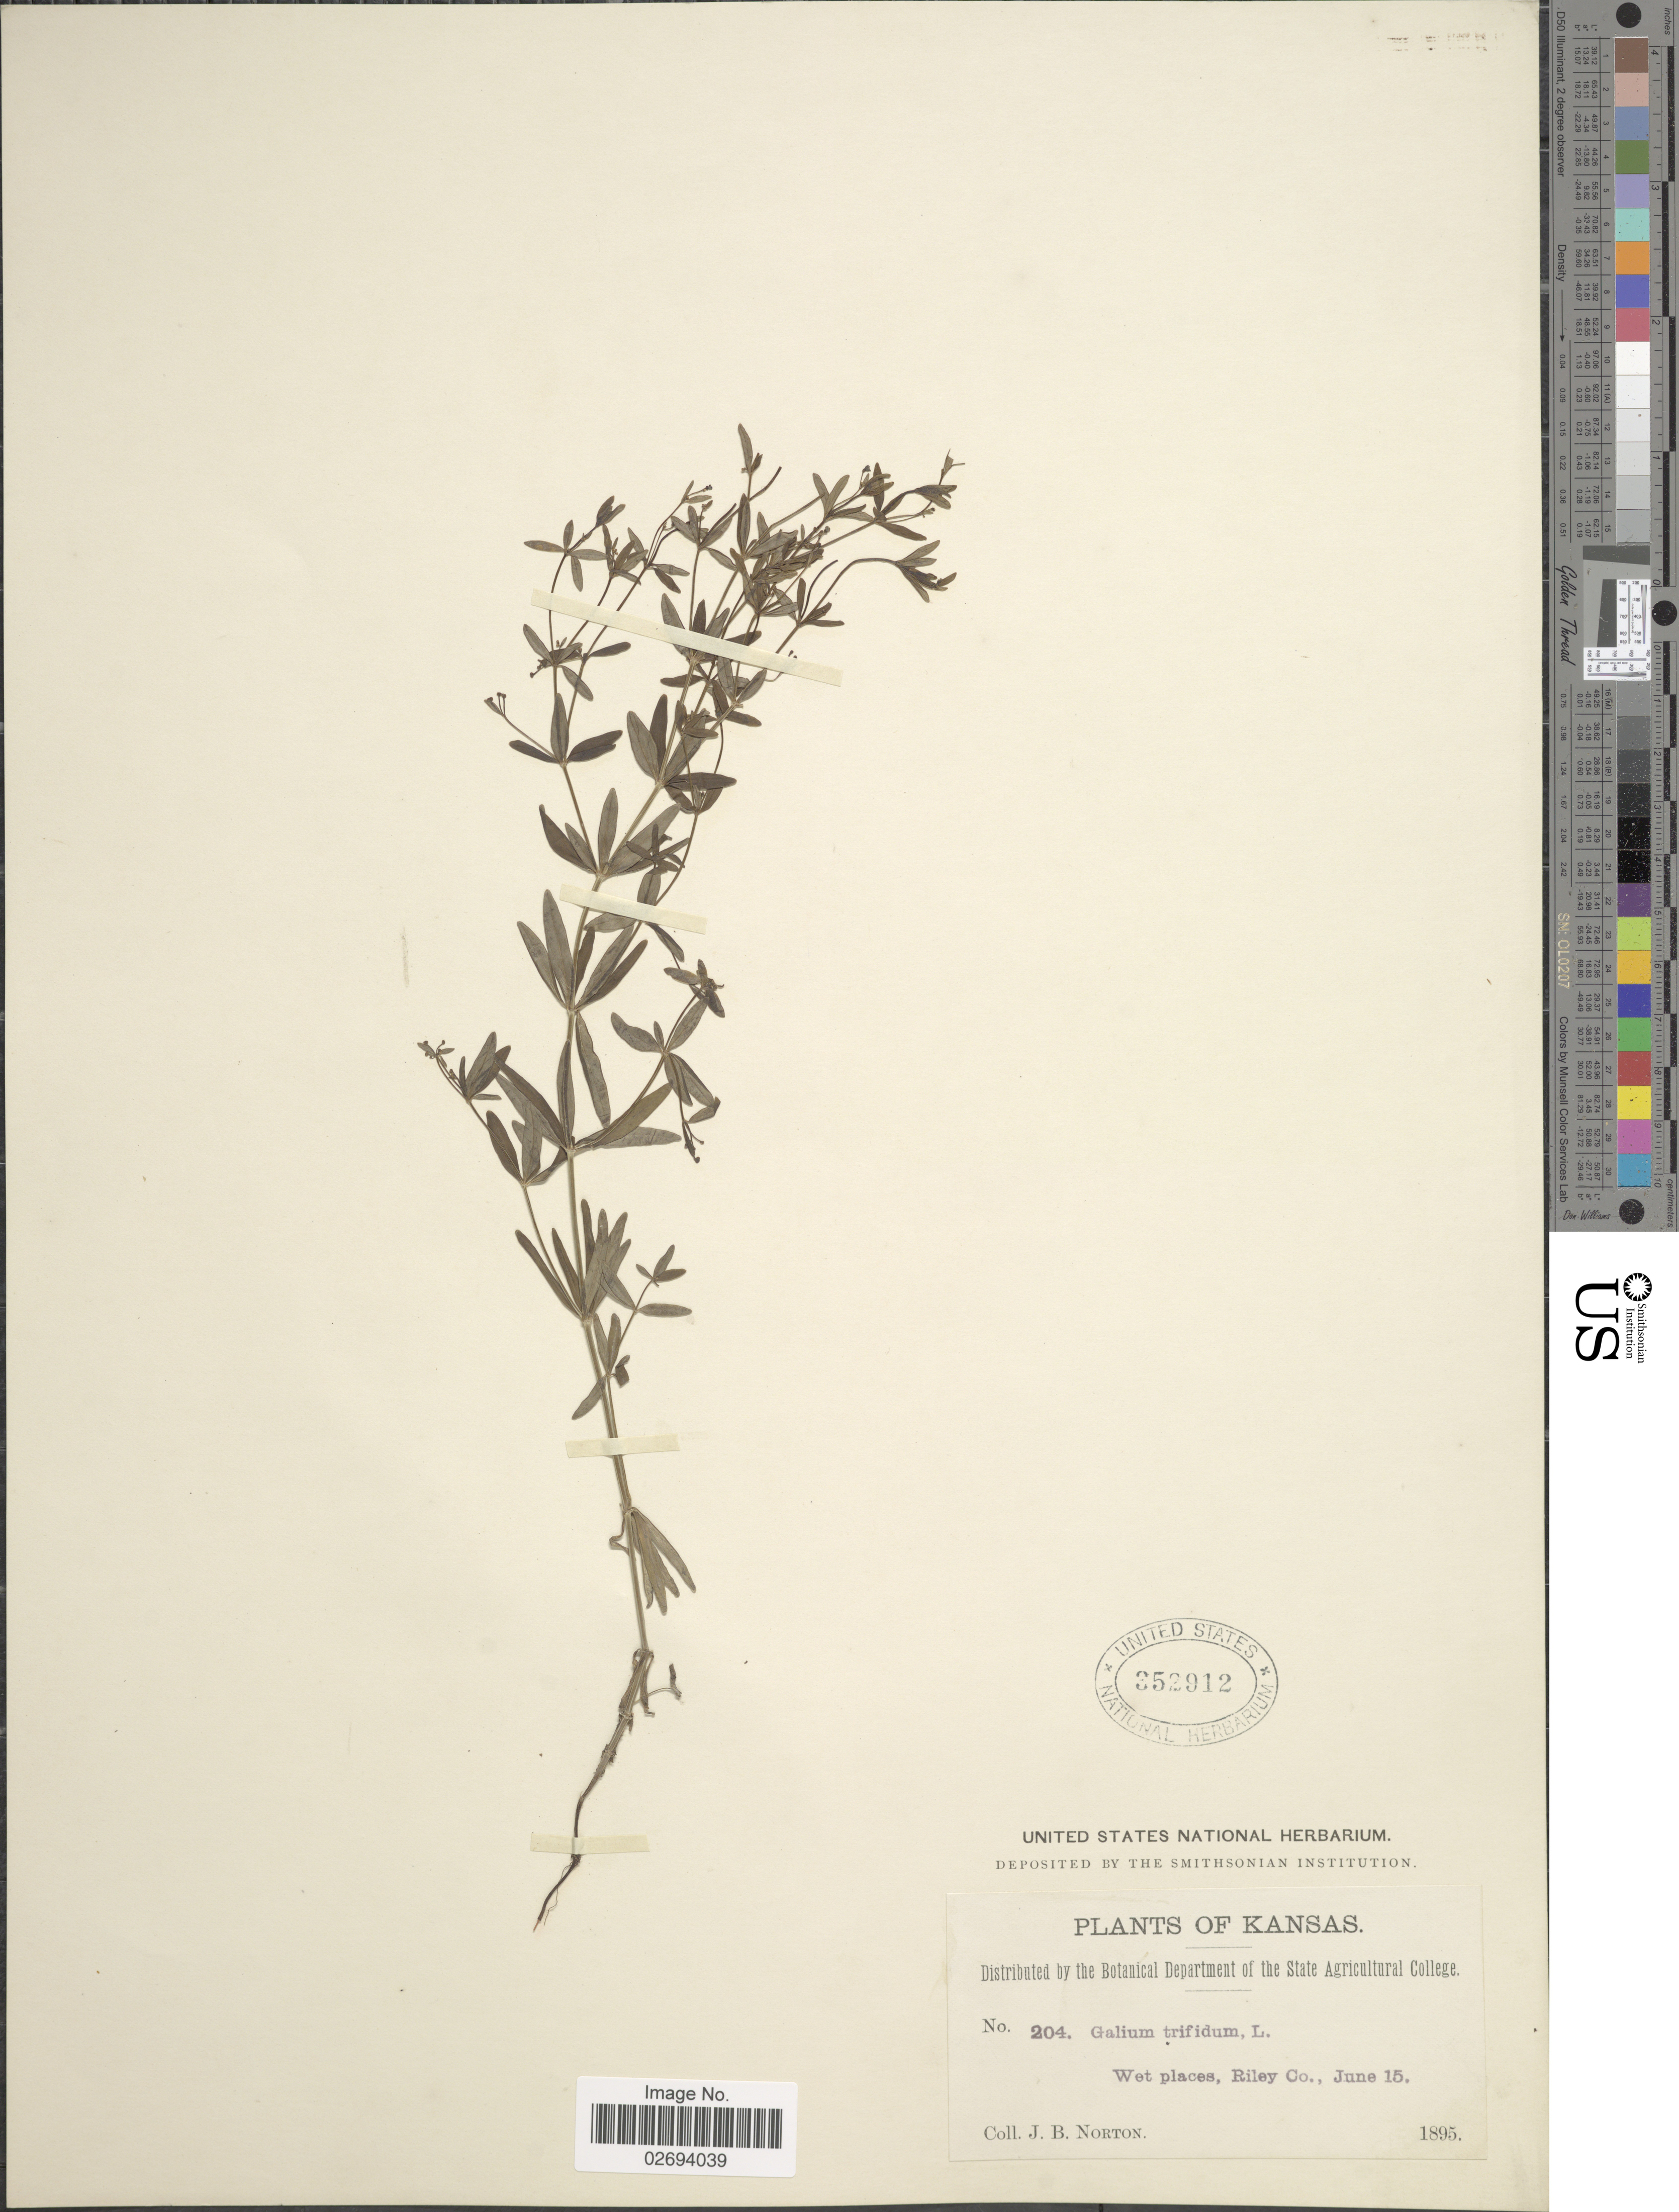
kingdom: Plantae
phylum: Tracheophyta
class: Magnoliopsida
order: Gentianales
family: Rubiaceae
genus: Galium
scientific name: Galium trifidum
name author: L.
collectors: J. B. Norton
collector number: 204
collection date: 1895-06-15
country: United States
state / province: Kansas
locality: Wet places, Riley Co.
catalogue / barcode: US 352912